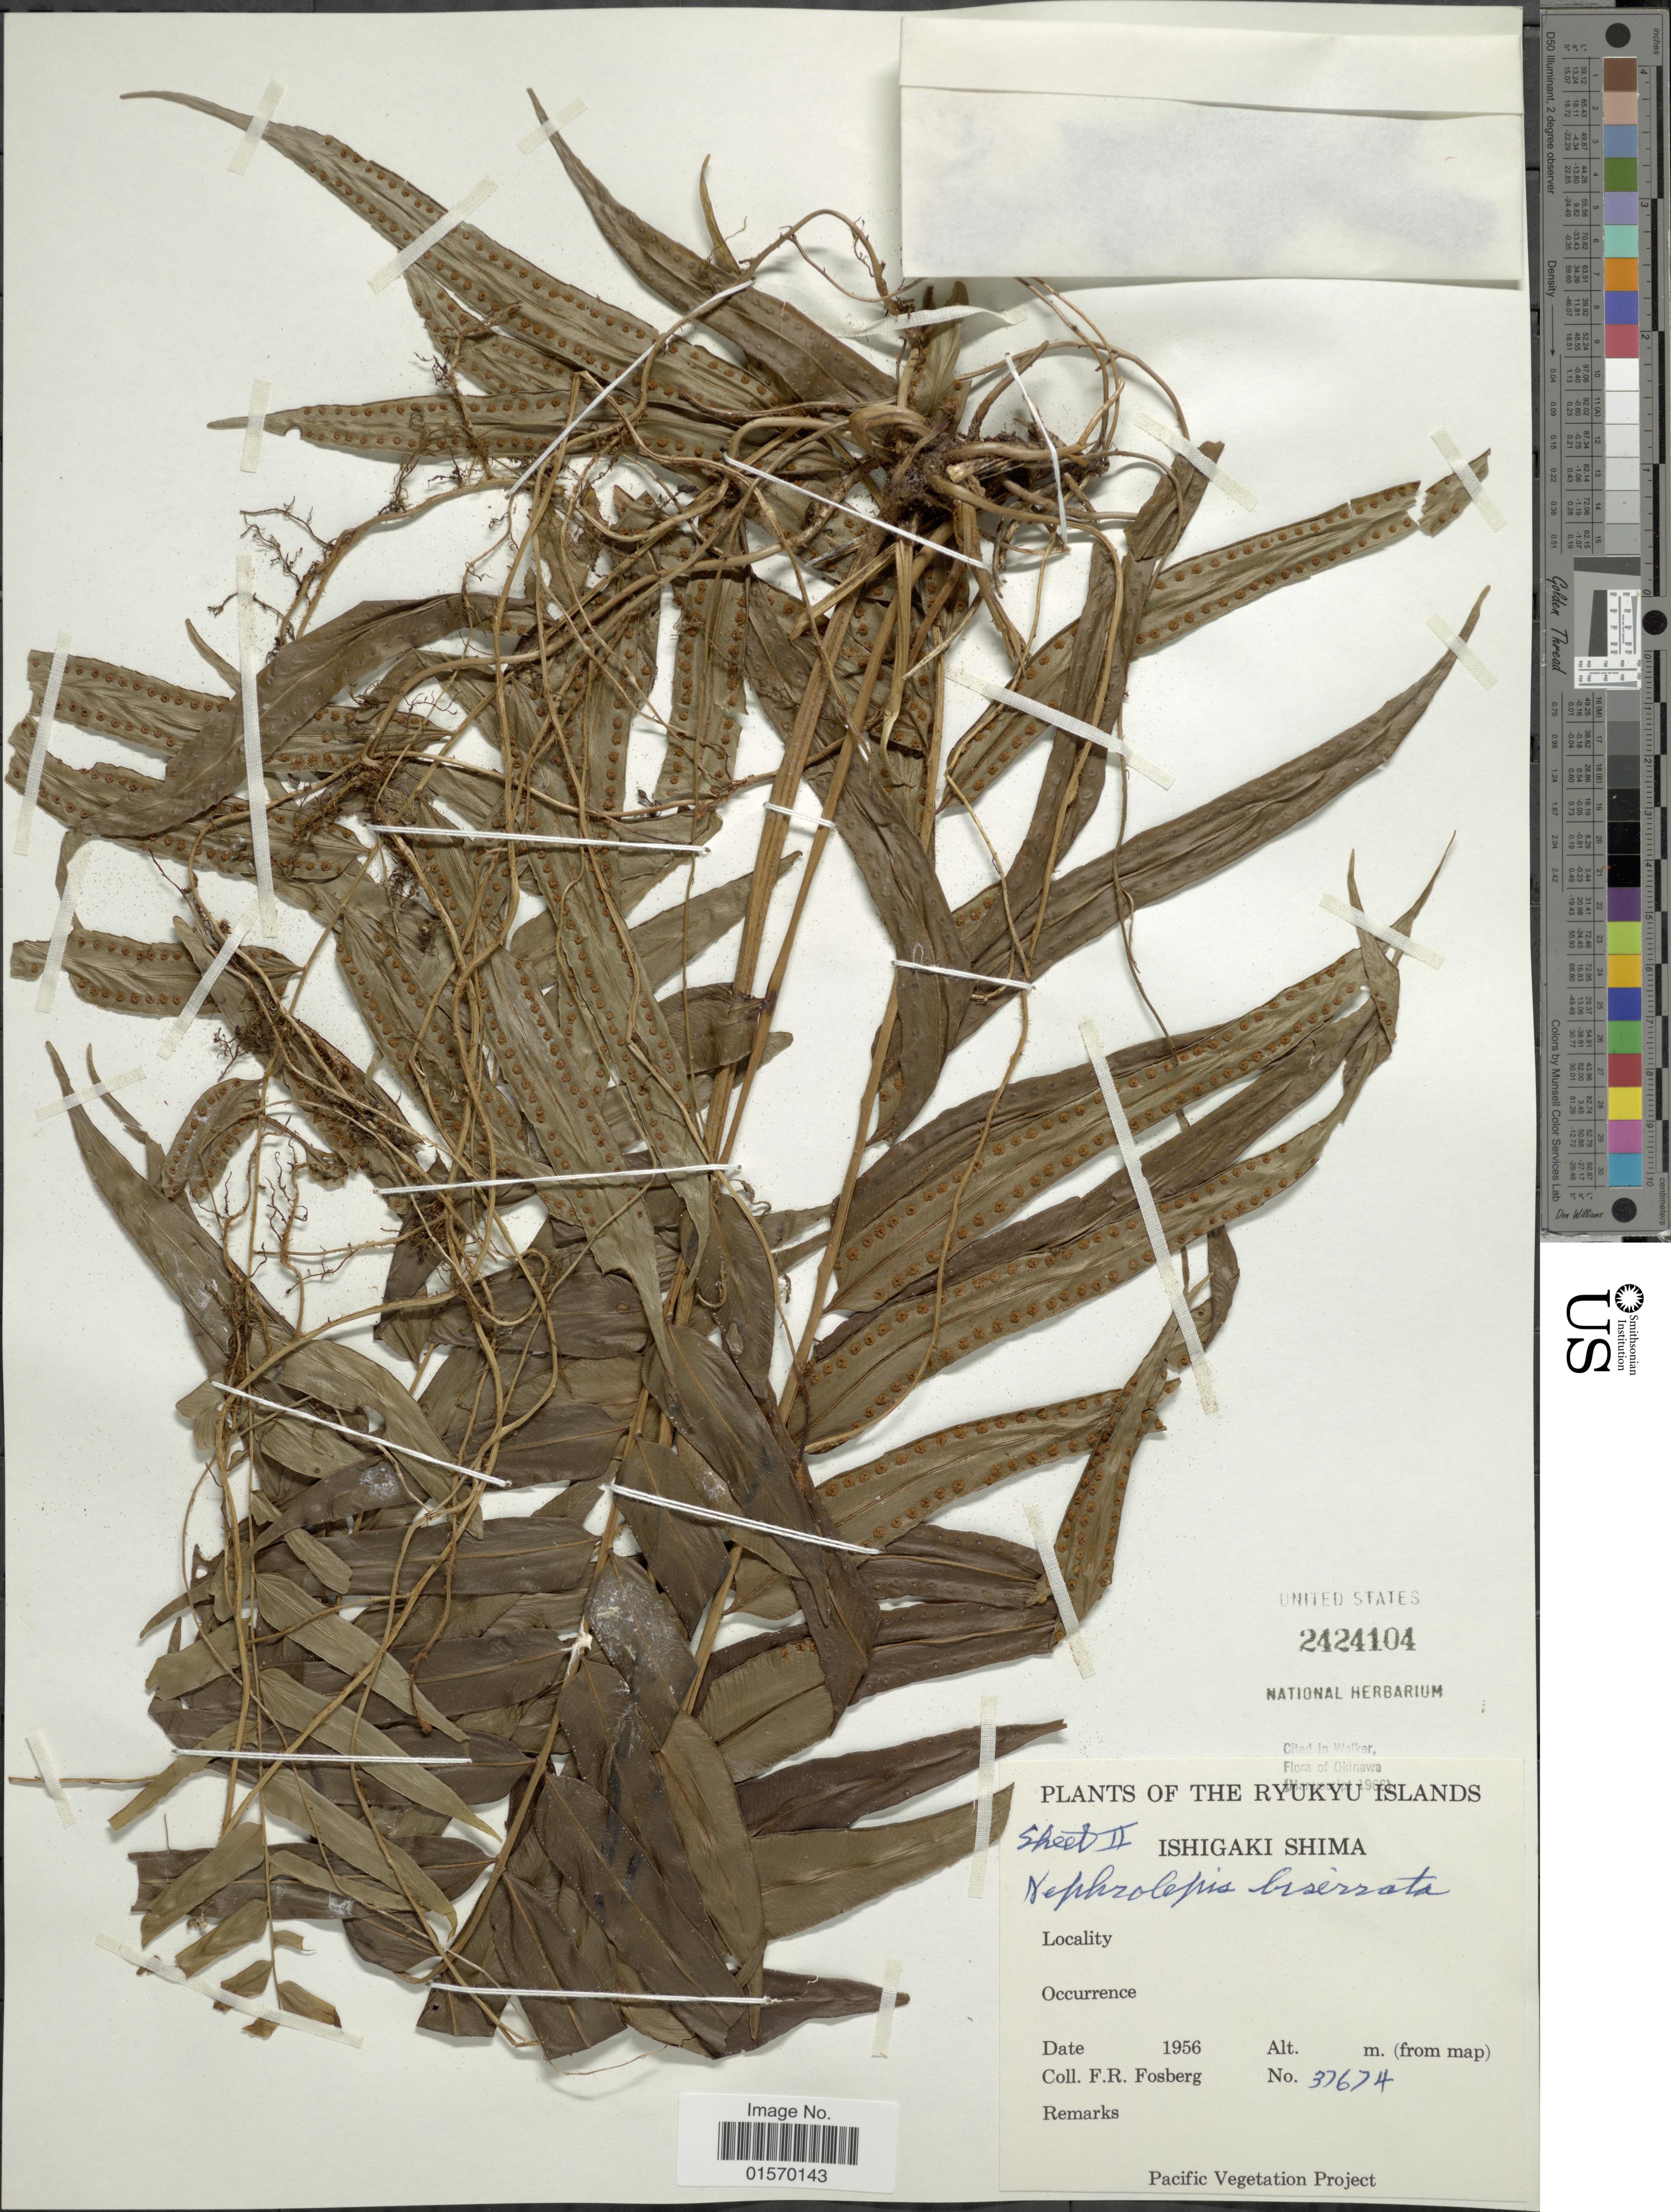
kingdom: Plantae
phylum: Tracheophyta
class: Polypodiopsida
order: Polypodiales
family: Nephrolepidaceae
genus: Nephrolepis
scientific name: Nephrolepis biserrata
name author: (Sw.) Schott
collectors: F. R. Fosberg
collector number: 37674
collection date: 1956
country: Japan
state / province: Okinawa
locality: The Ryukyu Islands. Ishigaki Shima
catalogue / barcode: US 2424104